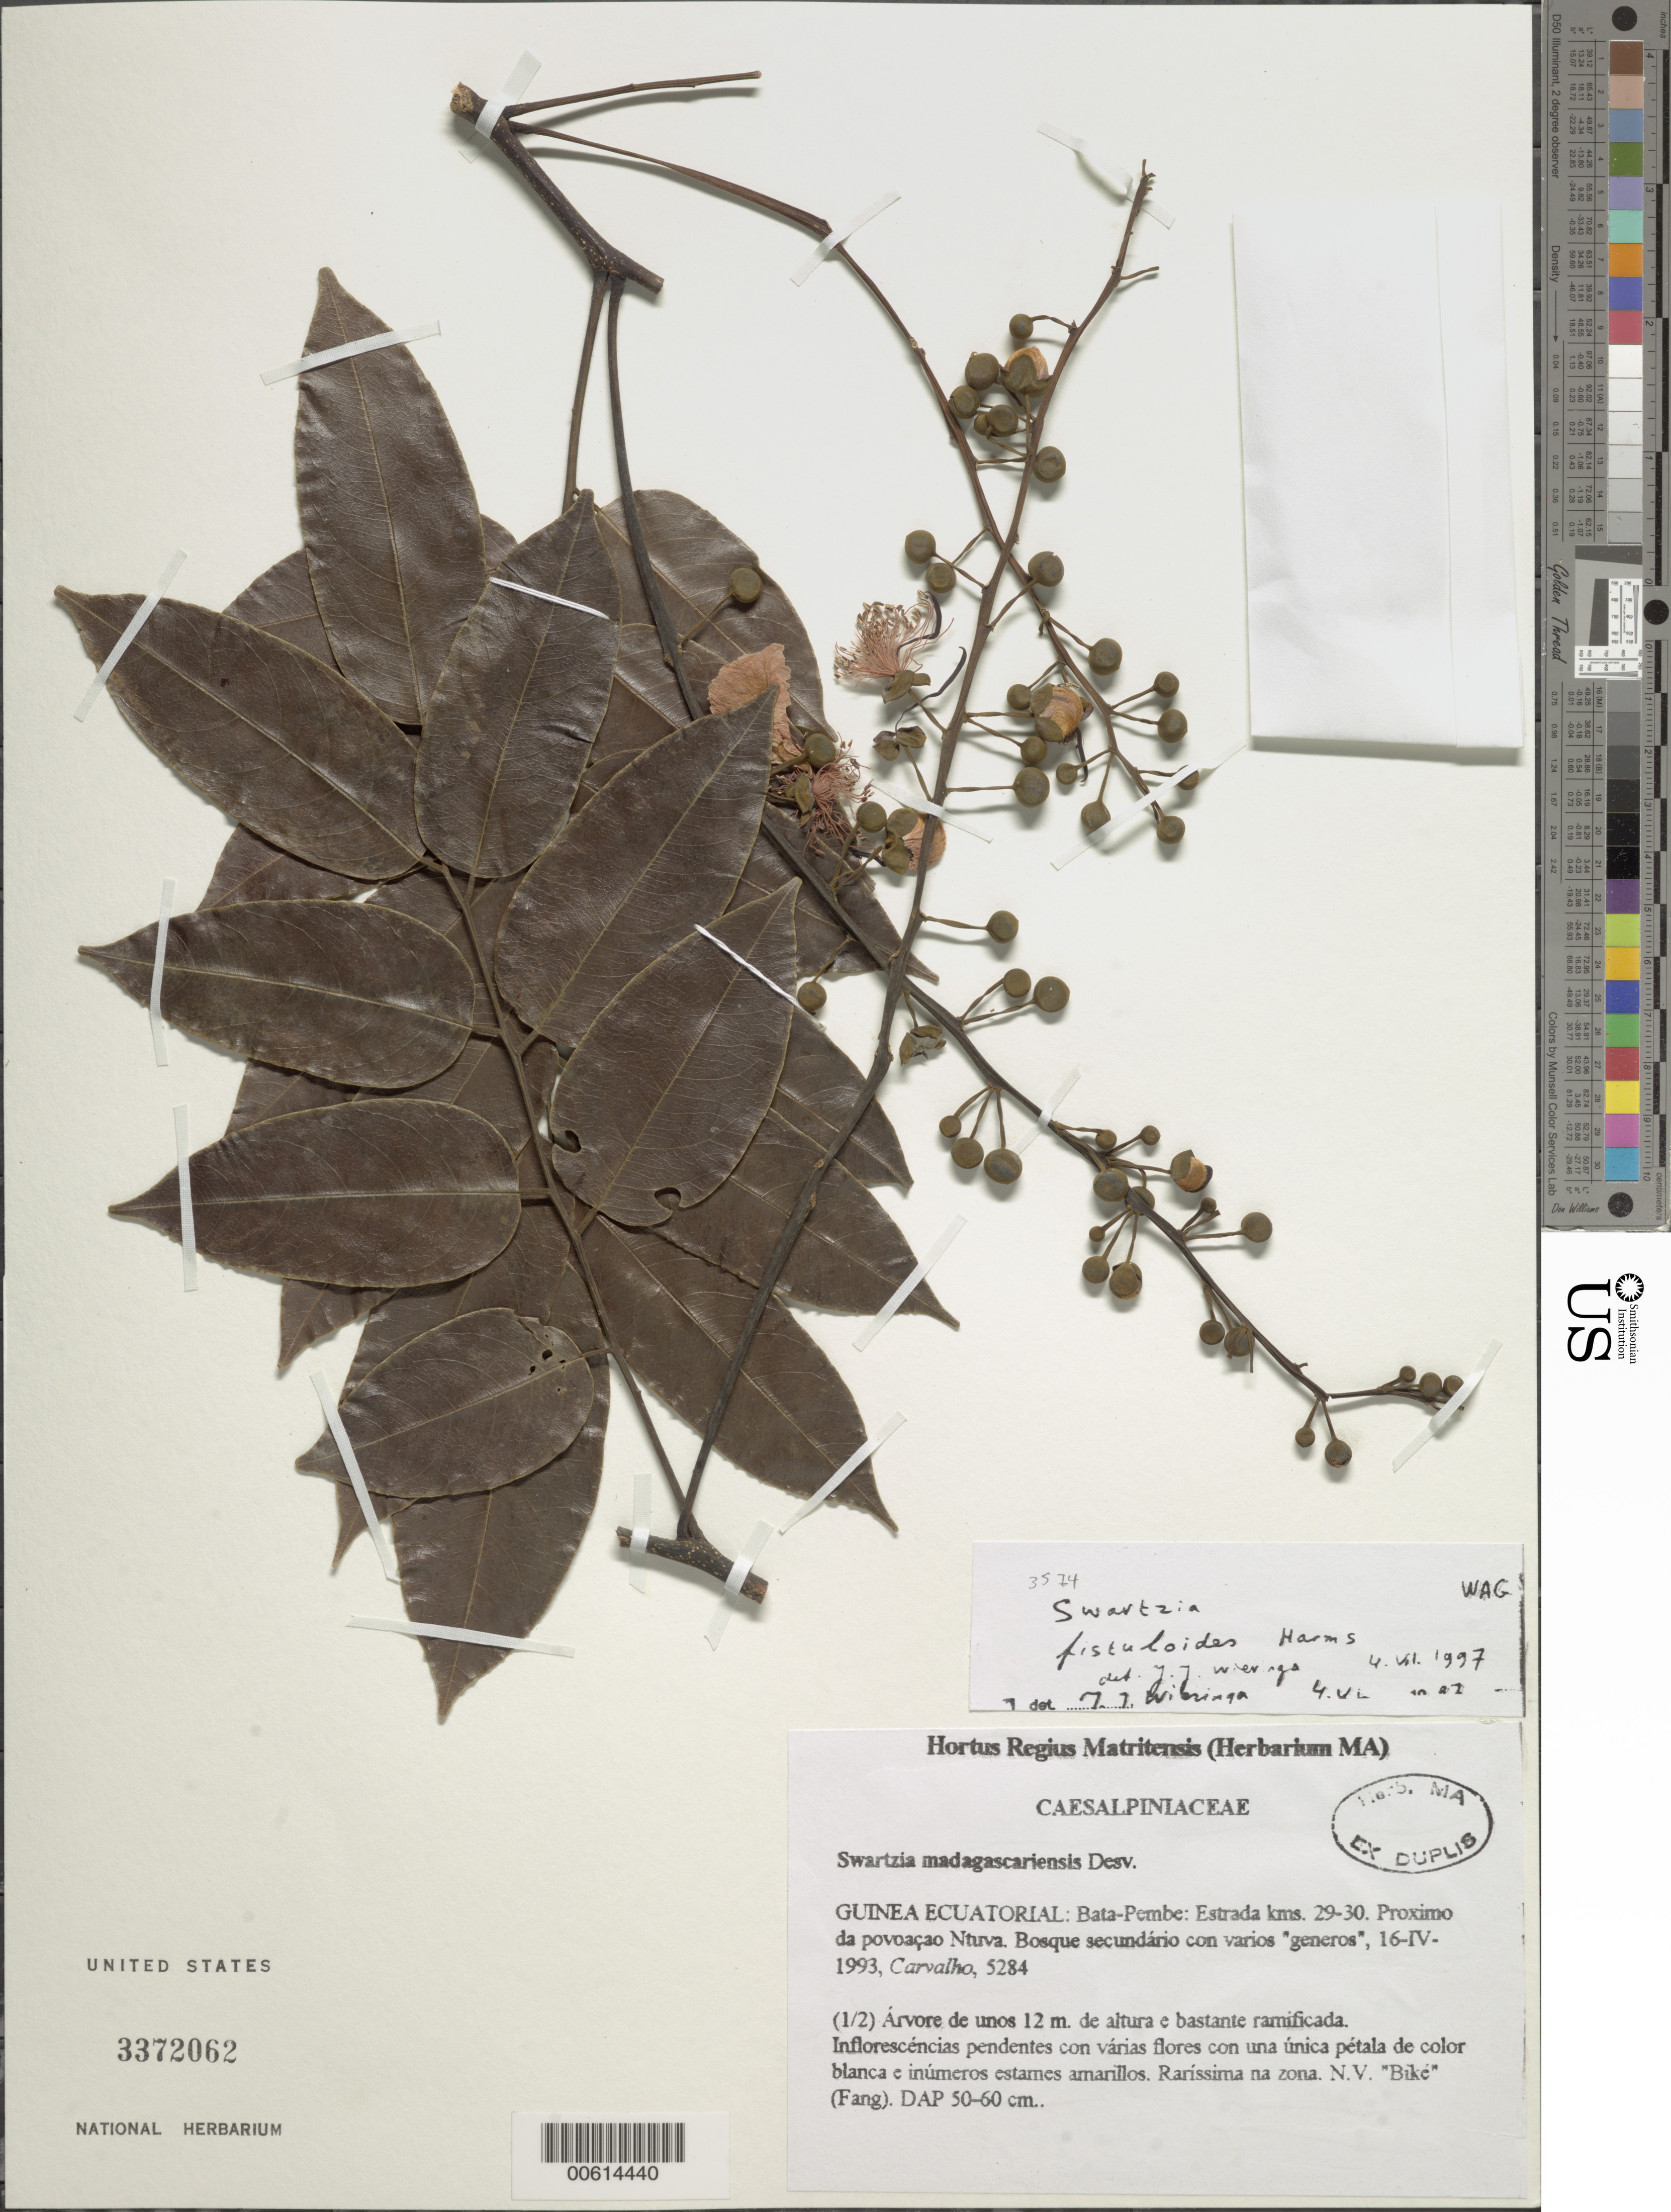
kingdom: Plantae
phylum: Tracheophyta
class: Magnoliopsida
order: Fabales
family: Fabaceae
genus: Bobgunnia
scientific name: Bobgunnia fistuloides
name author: (Harms) J.H. Kirkbr. & Wiersema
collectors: Carvalho, --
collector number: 5284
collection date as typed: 16 Apr 1993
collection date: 1993-04-16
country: Equatorial Guinea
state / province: Litoral (?)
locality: Bata-Pembe, Ntuva. [former Province of Río Muni (Mbini).]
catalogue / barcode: US 3372062